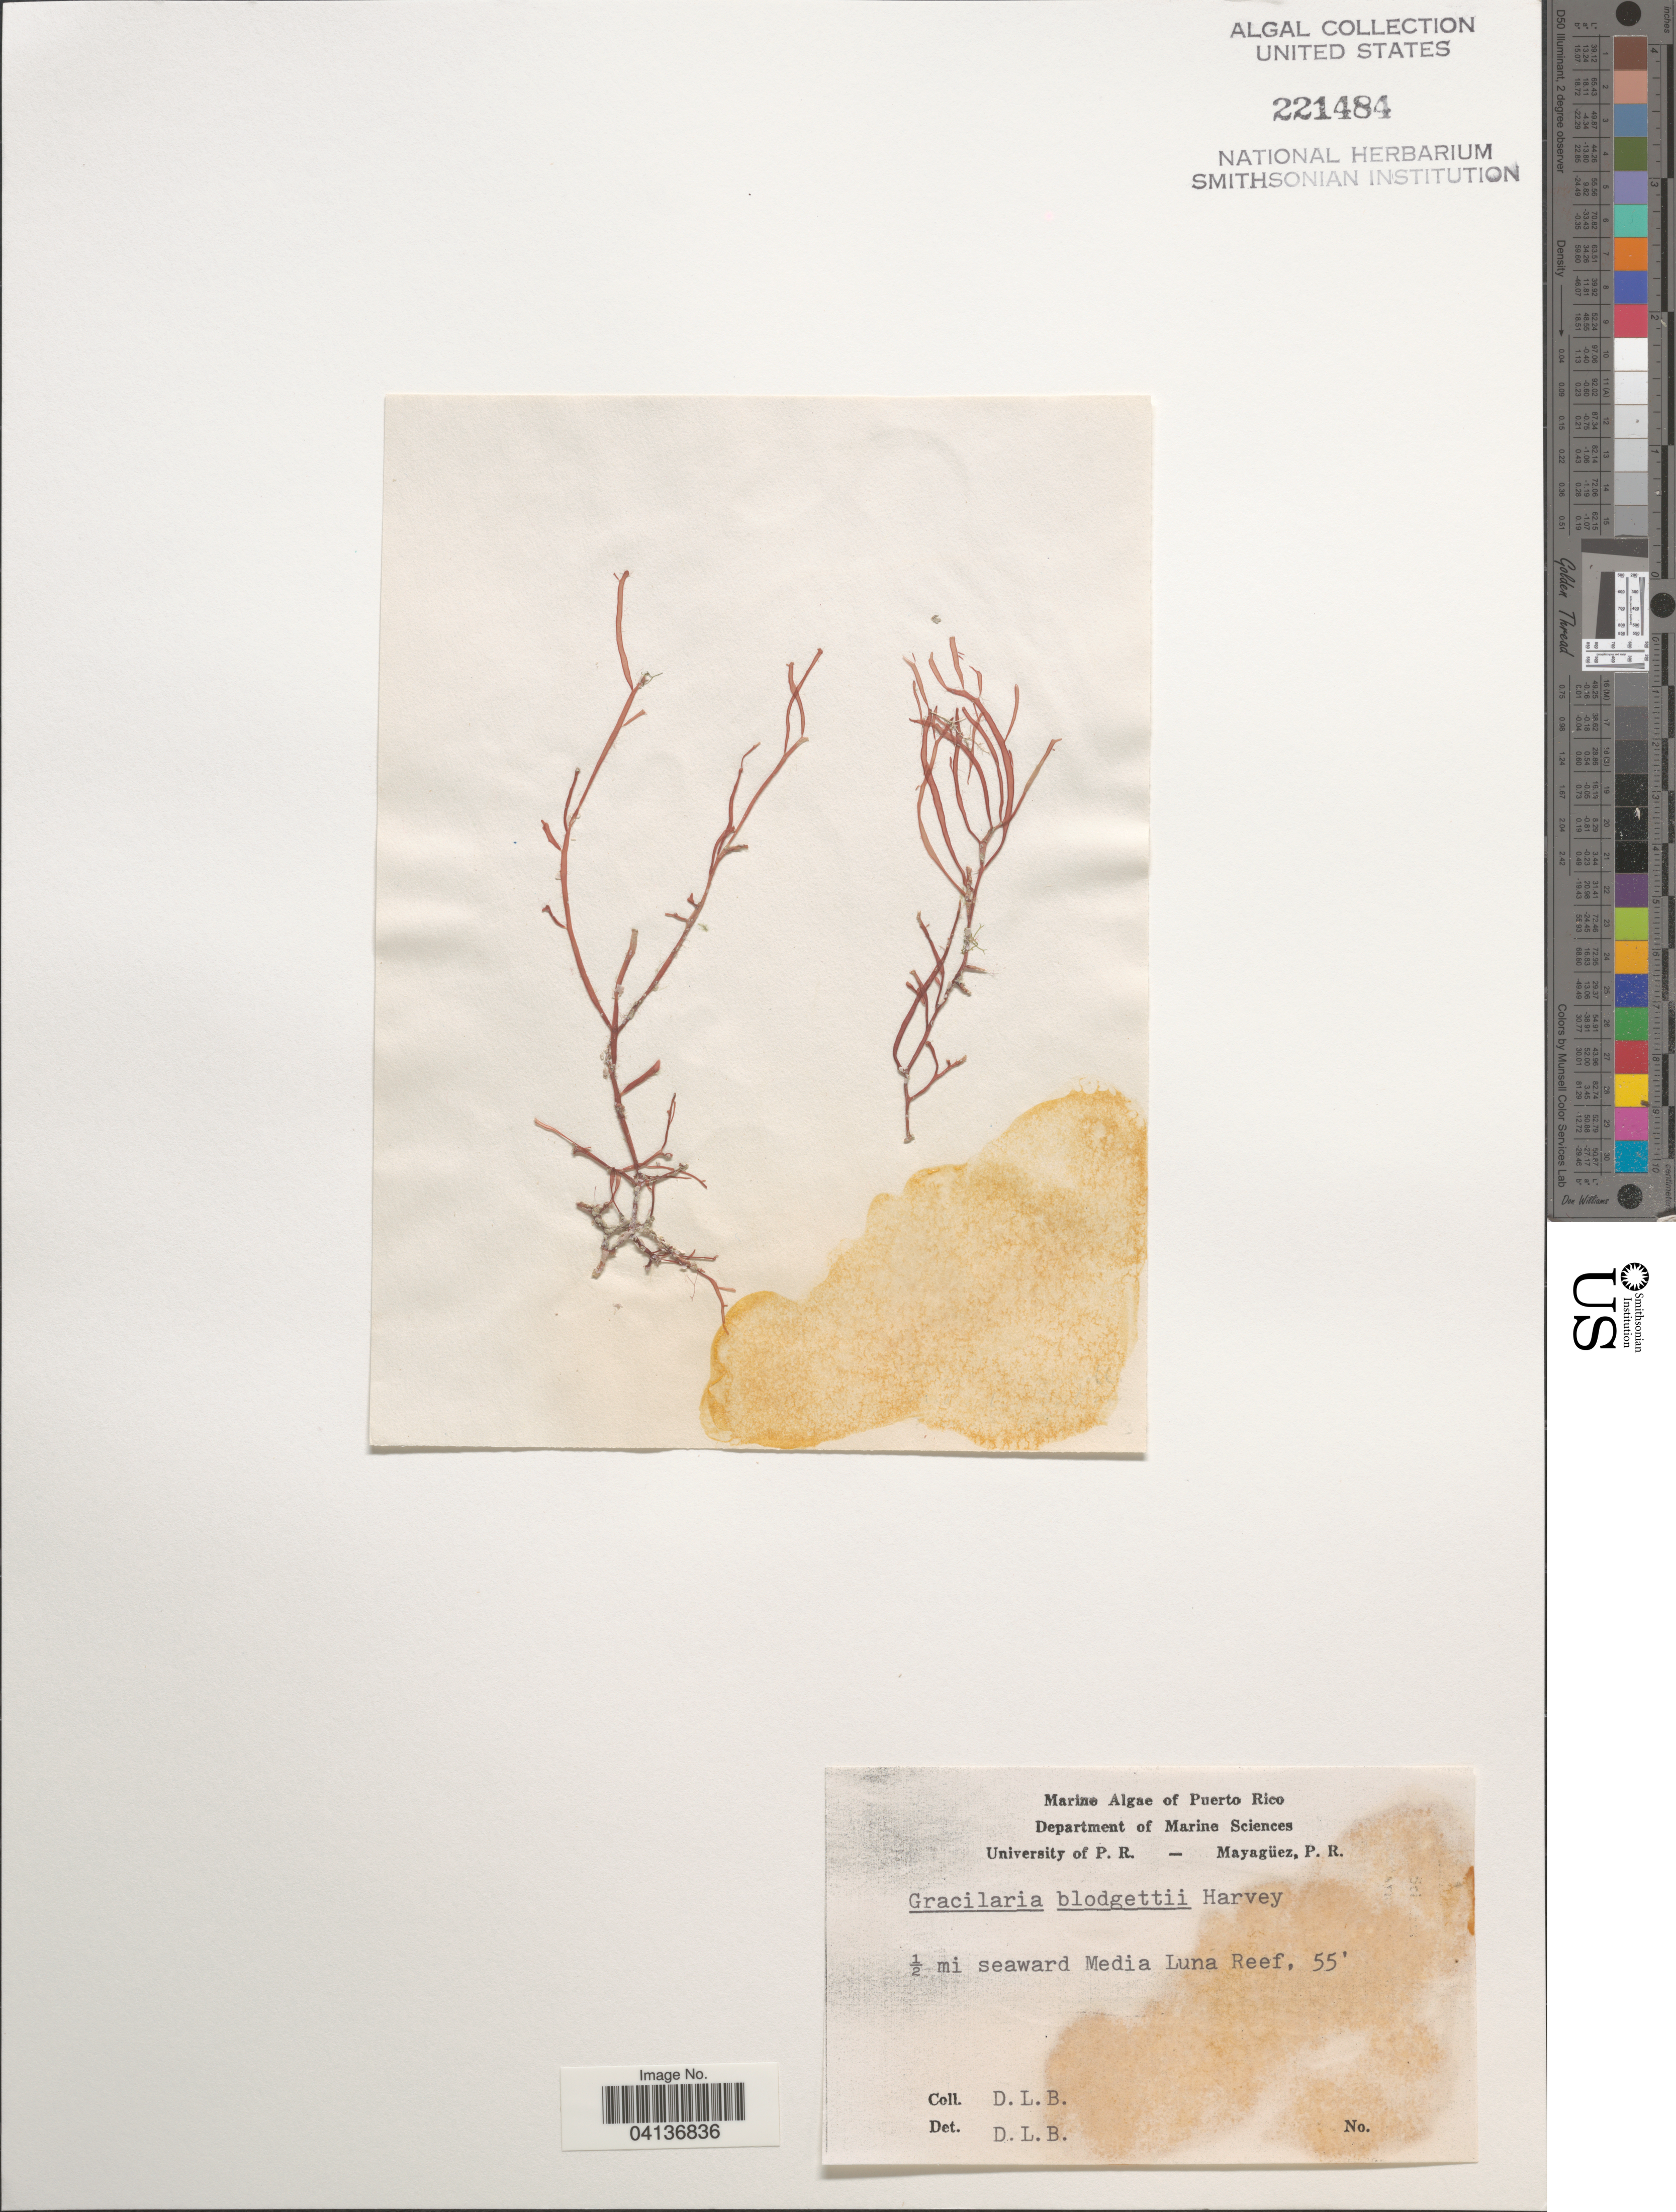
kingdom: Plantae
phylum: Rhodophyta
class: Florideophyceae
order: Gracilariales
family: Gracilariaceae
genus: Gracilaria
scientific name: Gracilaria blodgettii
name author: Harv.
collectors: D. L. B.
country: Puerto Rico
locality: ½ mi seaward Media Luna Reef.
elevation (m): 17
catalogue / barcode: US 221484